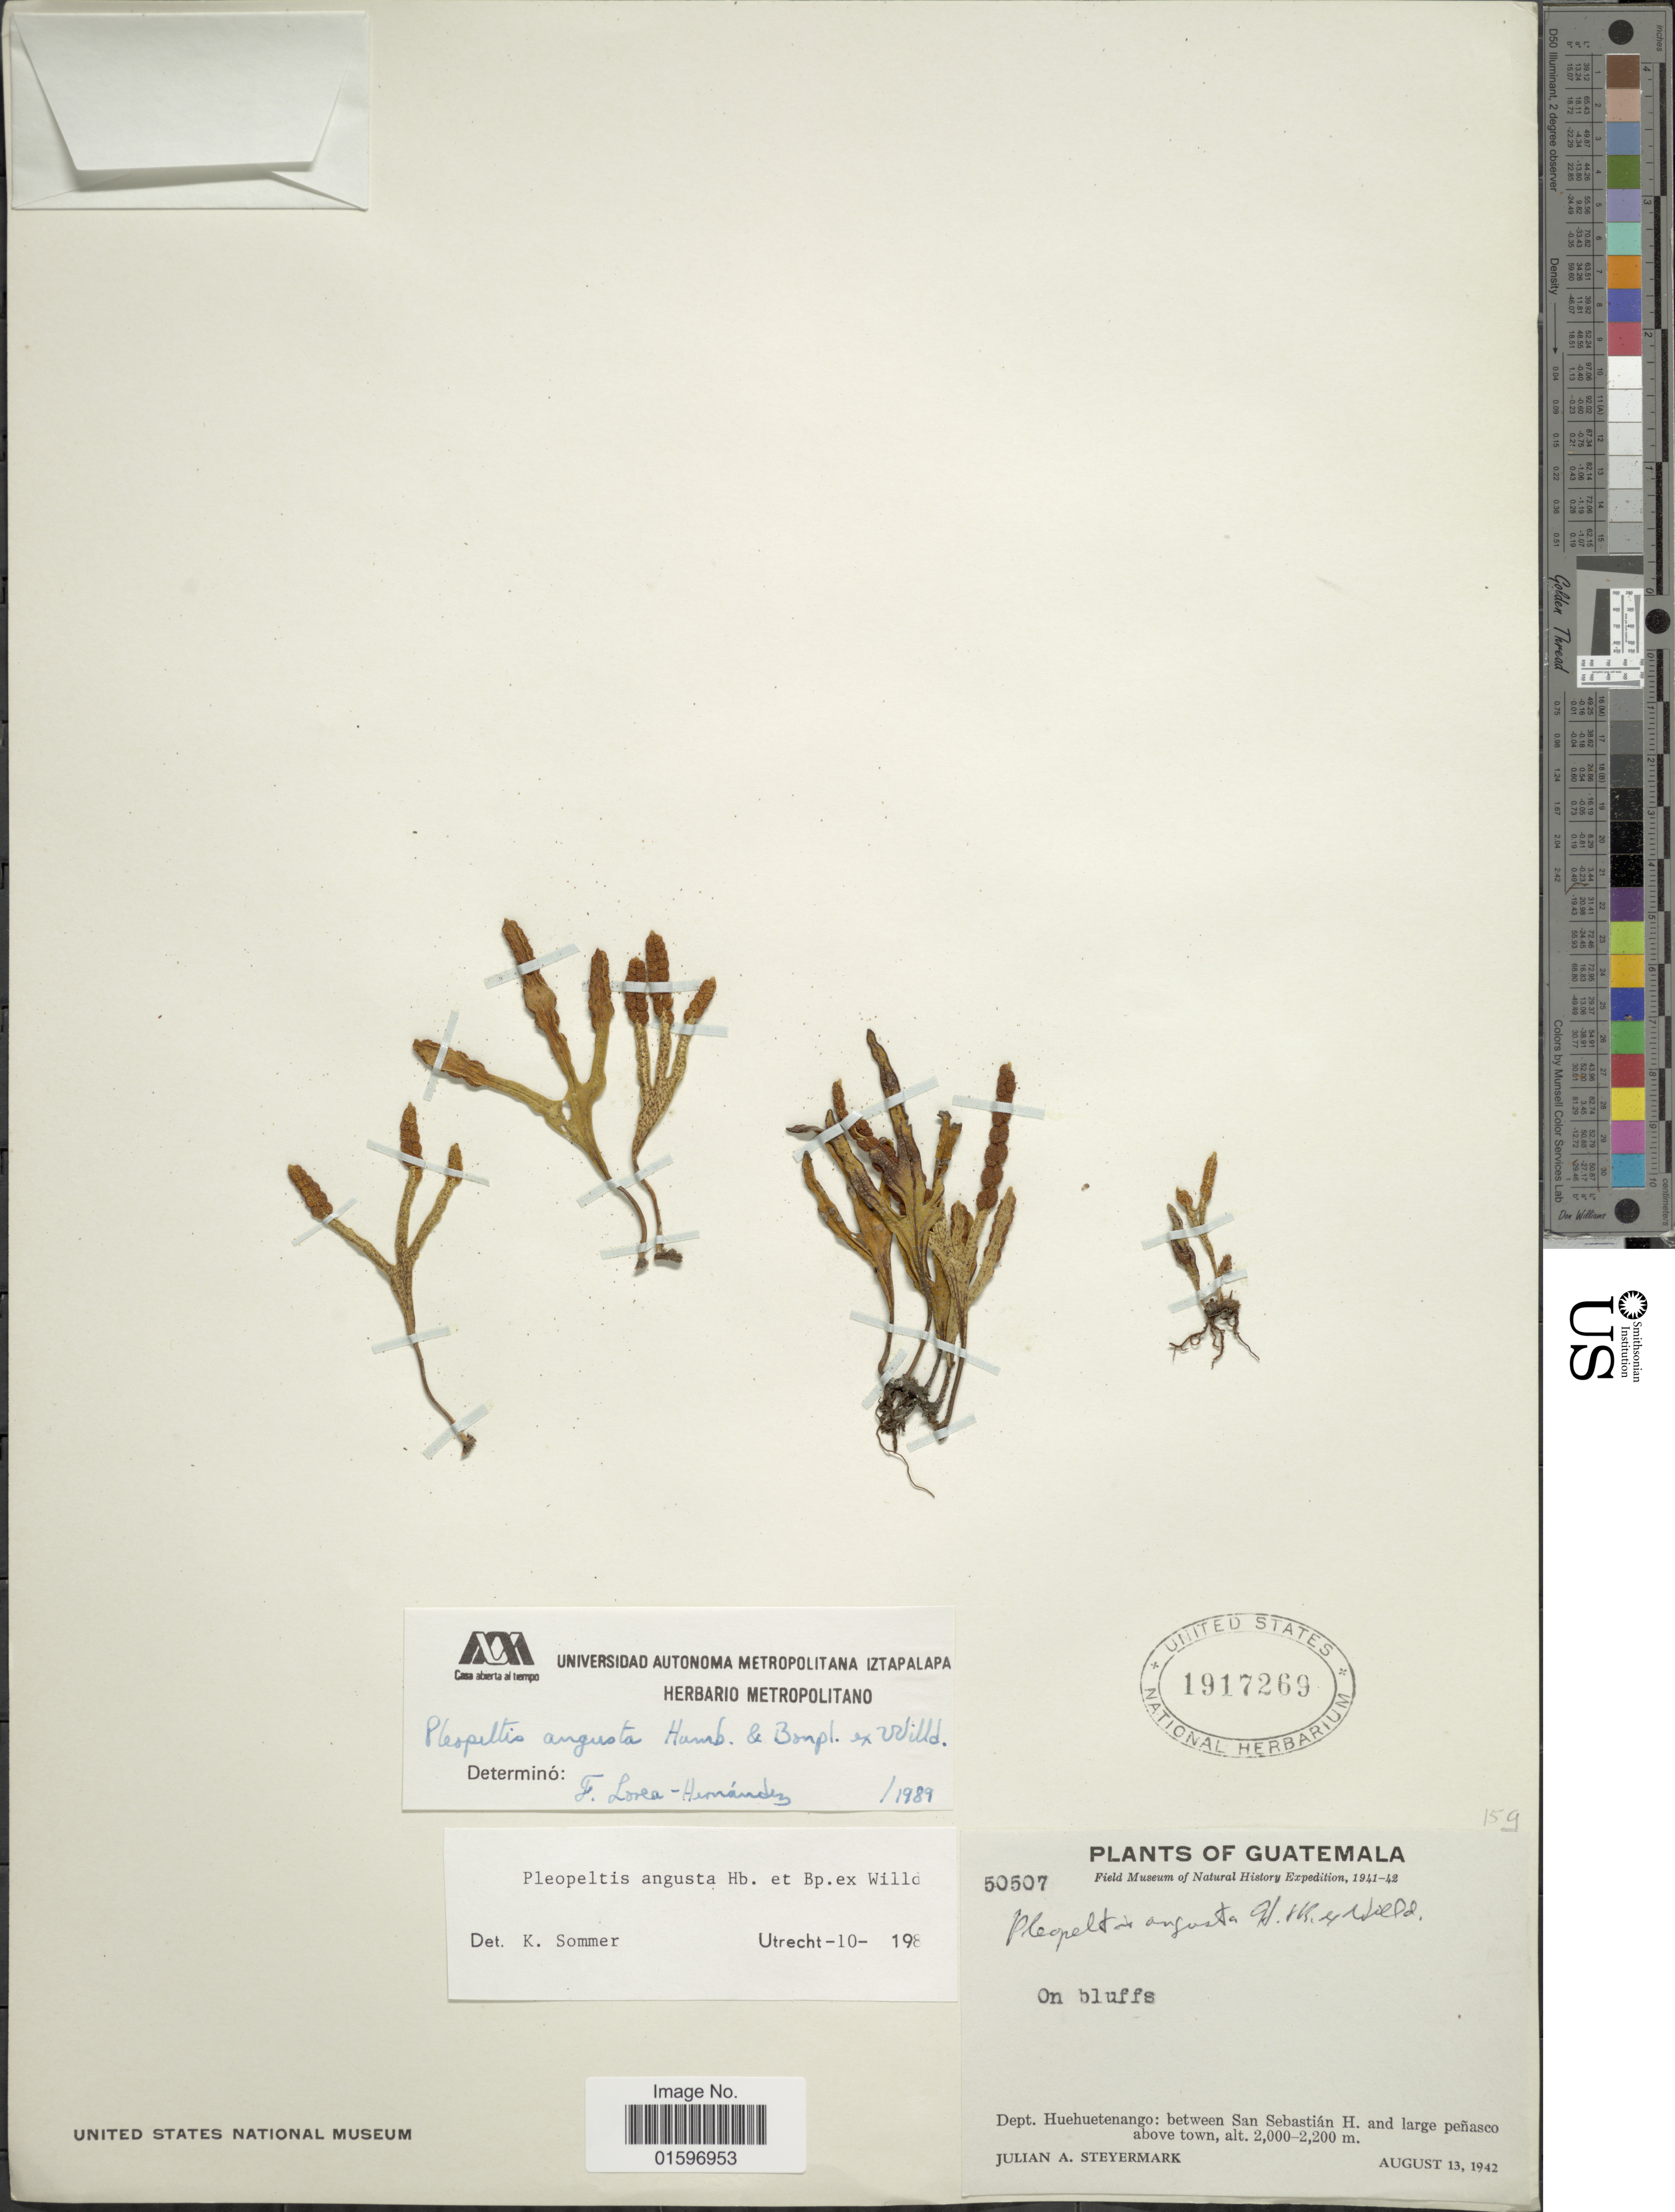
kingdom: Plantae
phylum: Tracheophyta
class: Polypodiopsida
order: Polypodiales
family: Polypodiaceae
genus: Pleopeltis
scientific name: Pleopeltis angusta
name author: Humb. & Bonap. ex Willd.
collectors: J. Steyermark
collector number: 50507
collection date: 1942-08-13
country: Guatemala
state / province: Huehuetenango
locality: Dept. Huehuetenango: between San Sebastián H. and large peñasco above town.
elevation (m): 2000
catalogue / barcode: US 1917269